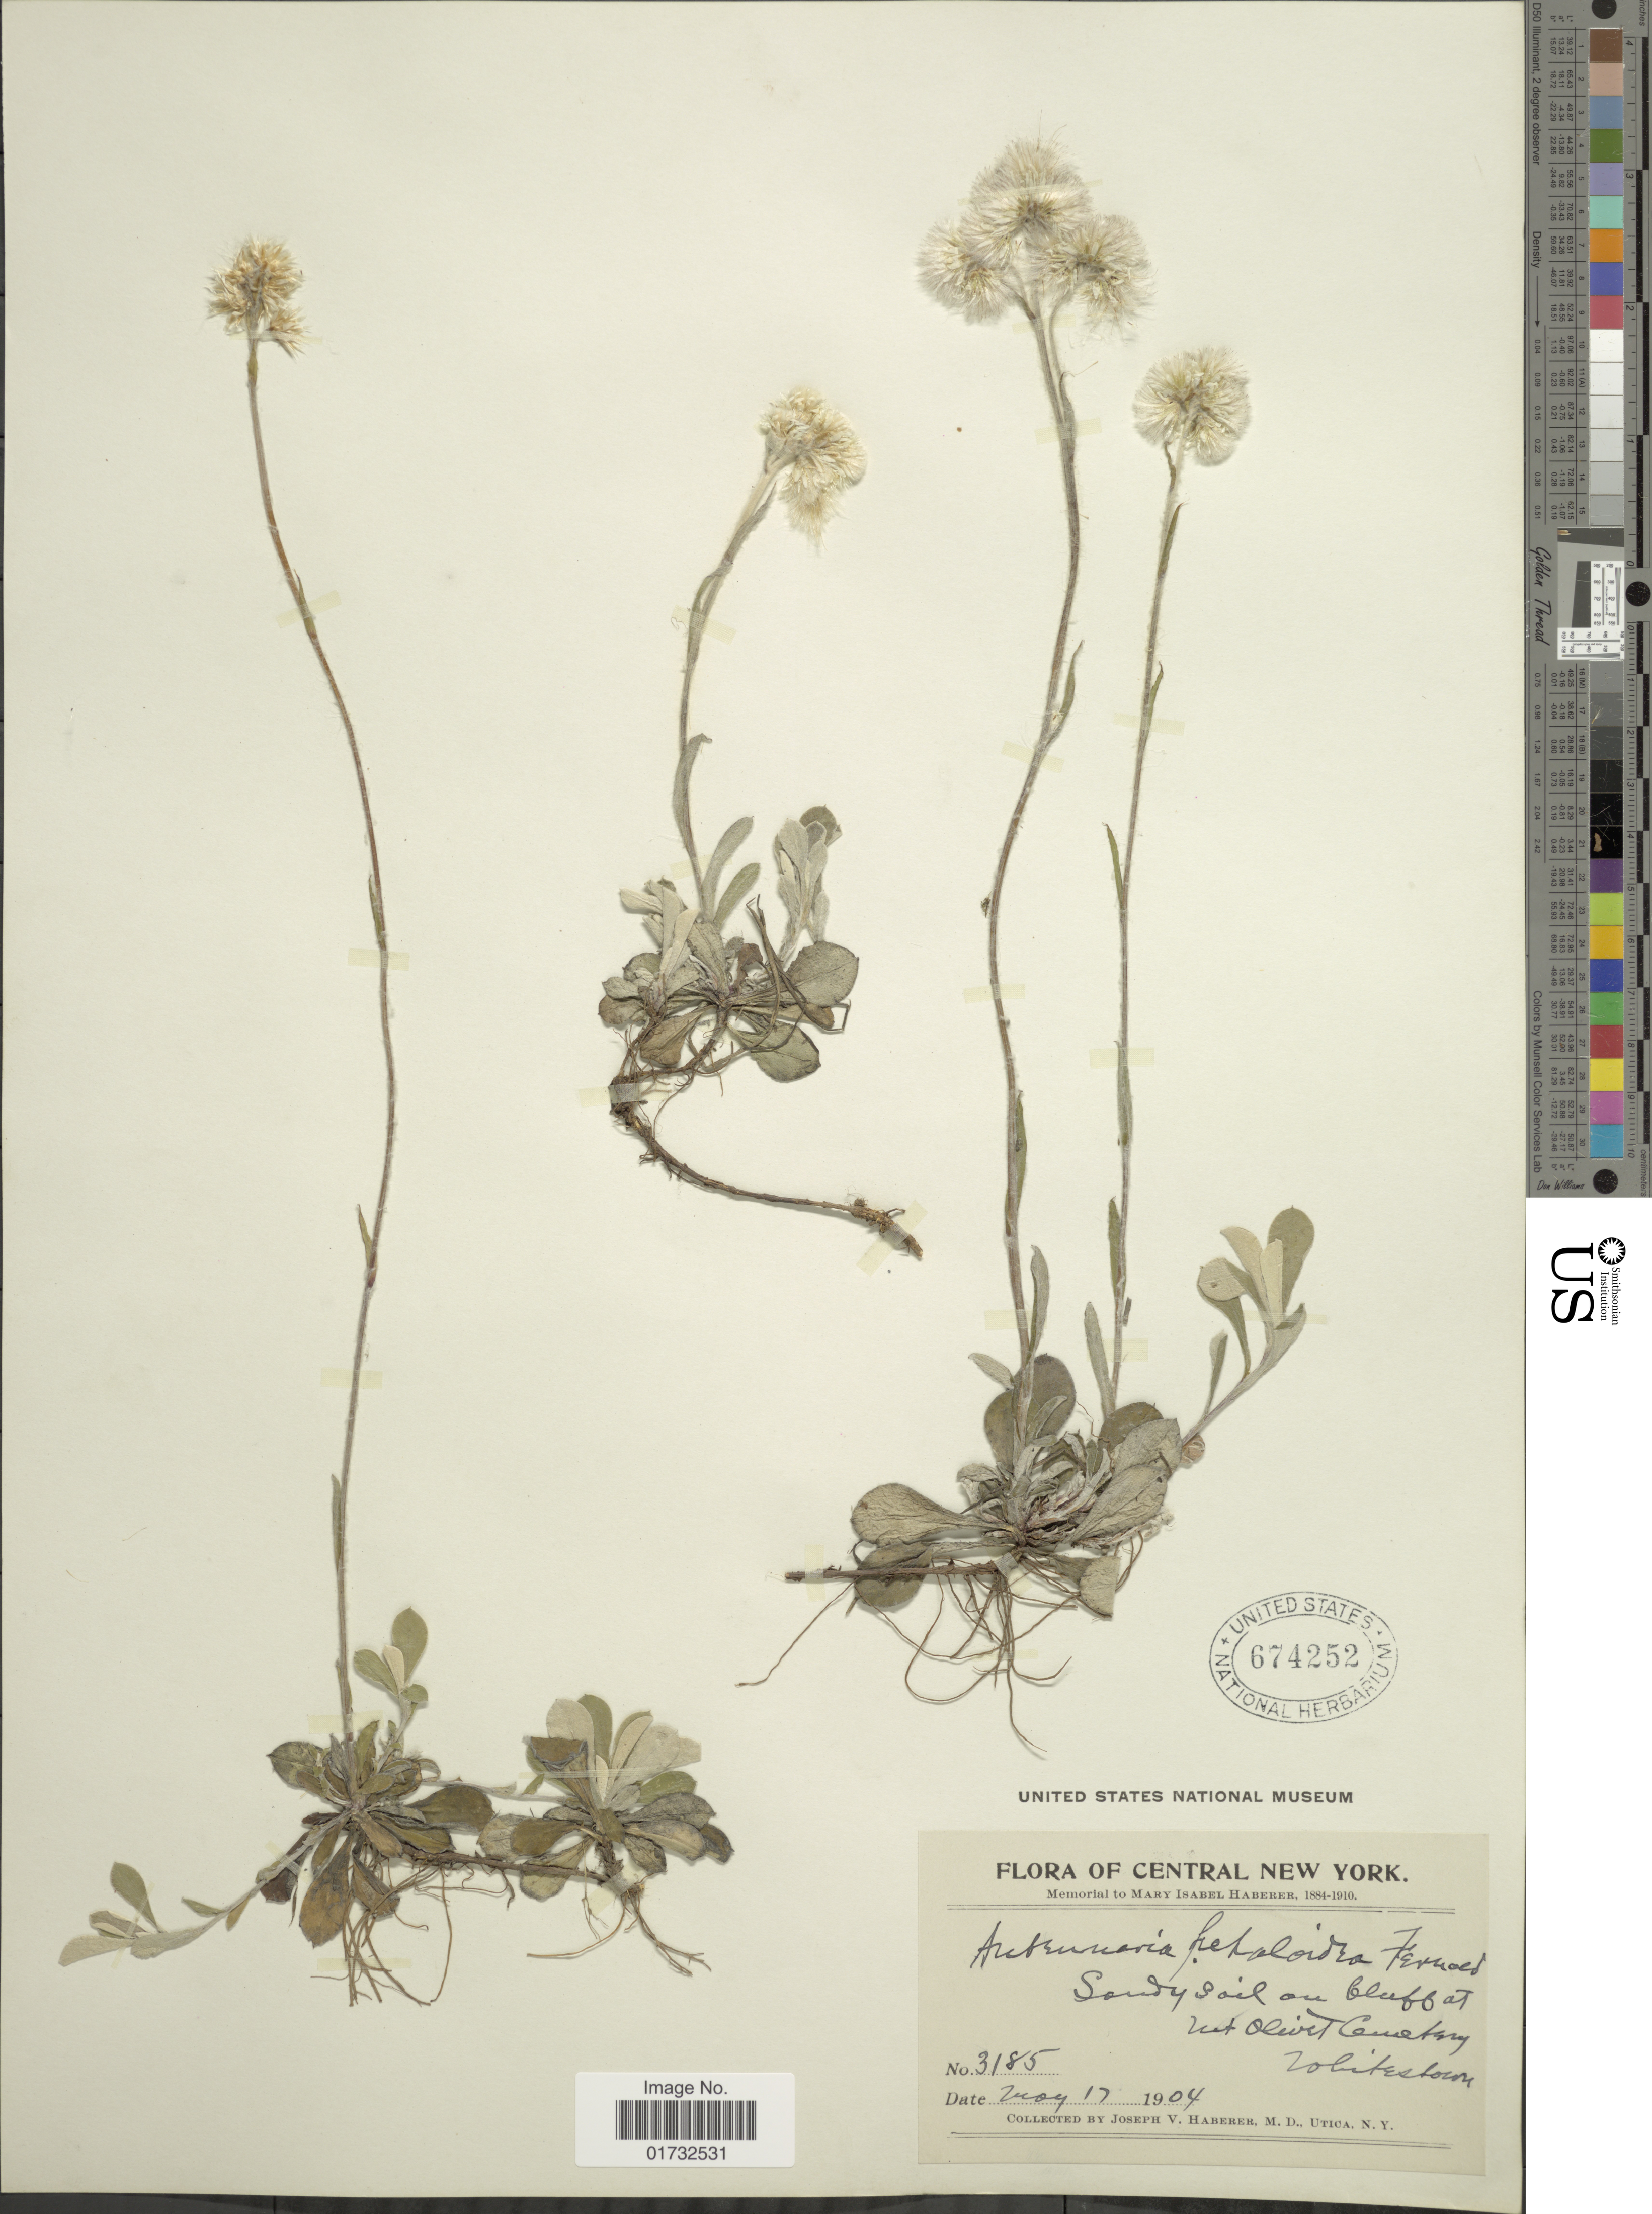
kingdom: Plantae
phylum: Tracheophyta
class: Magnoliopsida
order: Asterales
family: Asteraceae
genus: Antennaria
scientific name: Antennaria petaloidea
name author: (Fernald) Fernald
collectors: J. V. Haberer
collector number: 3185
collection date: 1904-05-17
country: United States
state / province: New York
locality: Central New York. Mt Oliver Cemetery. Whitestown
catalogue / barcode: US 674252